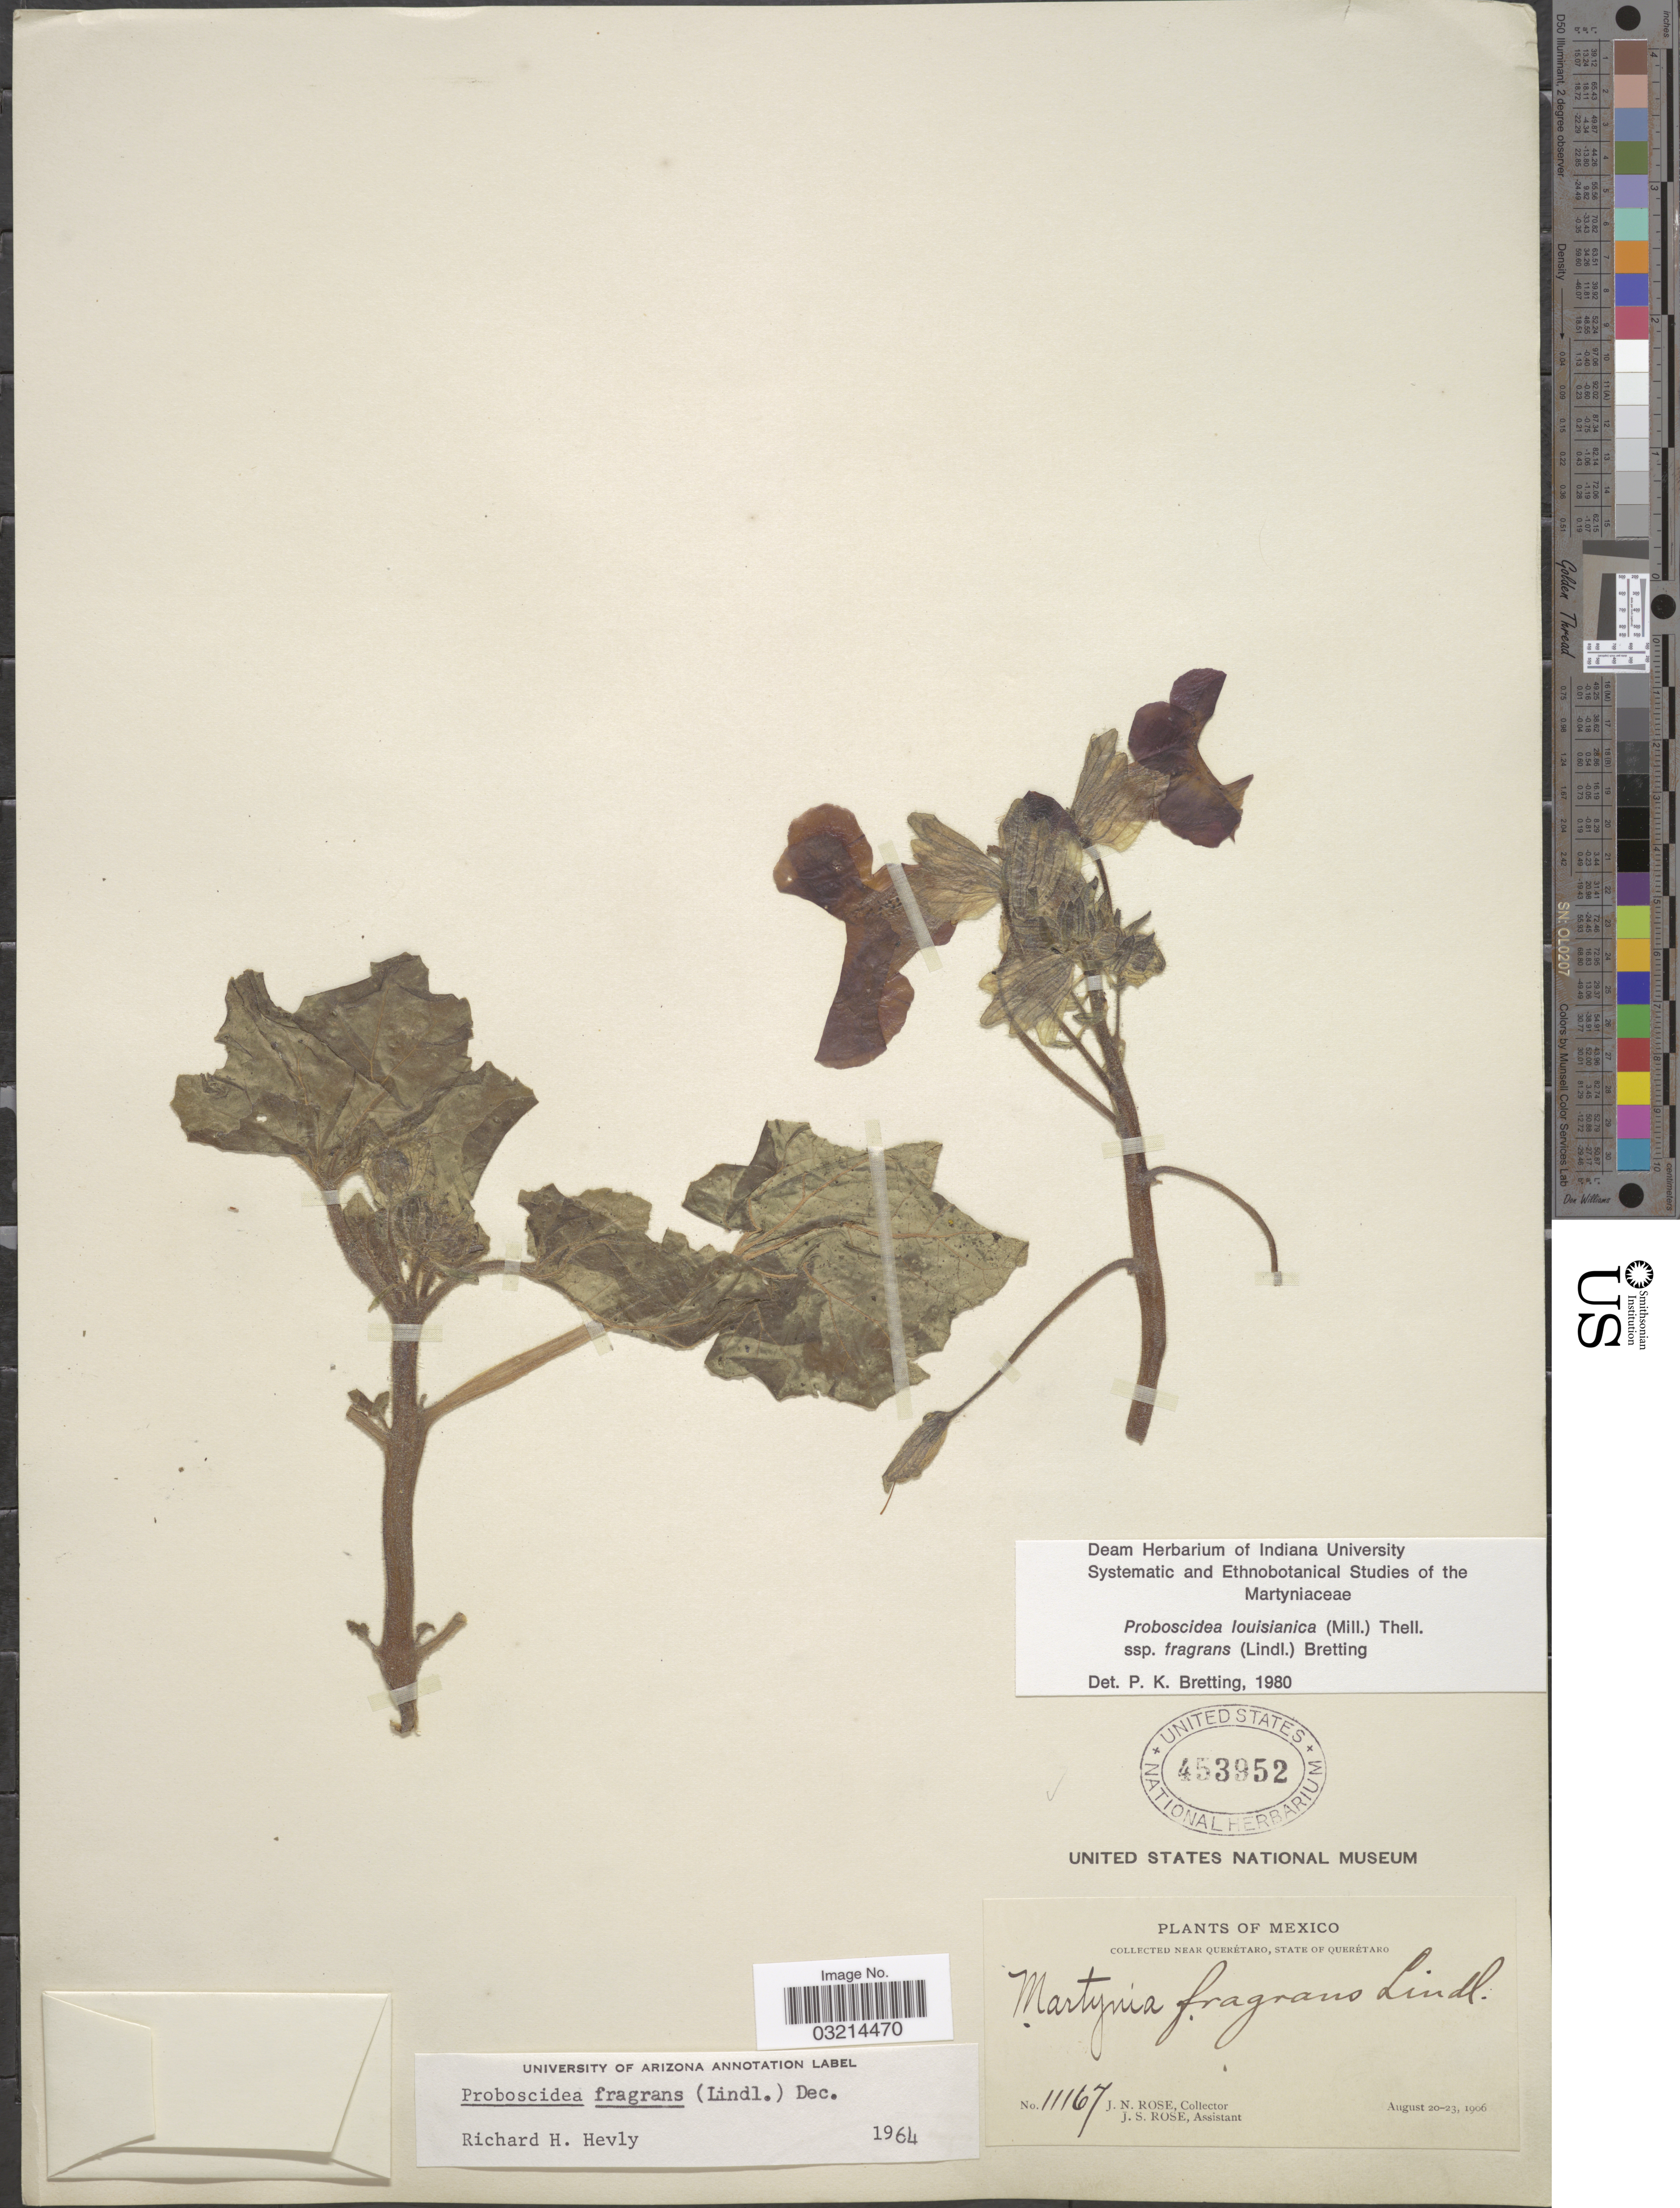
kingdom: Plantae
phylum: Tracheophyta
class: Magnoliopsida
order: Lamiales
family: Martyniaceae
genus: Proboscidea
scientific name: Proboscidea louisianica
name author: Thell.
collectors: J. N. Rose & J. S. Rose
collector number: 11167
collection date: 1906-08-20/1906-08-23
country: Mexico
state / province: Querétaro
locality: Near Querétaro.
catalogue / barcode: US 453952